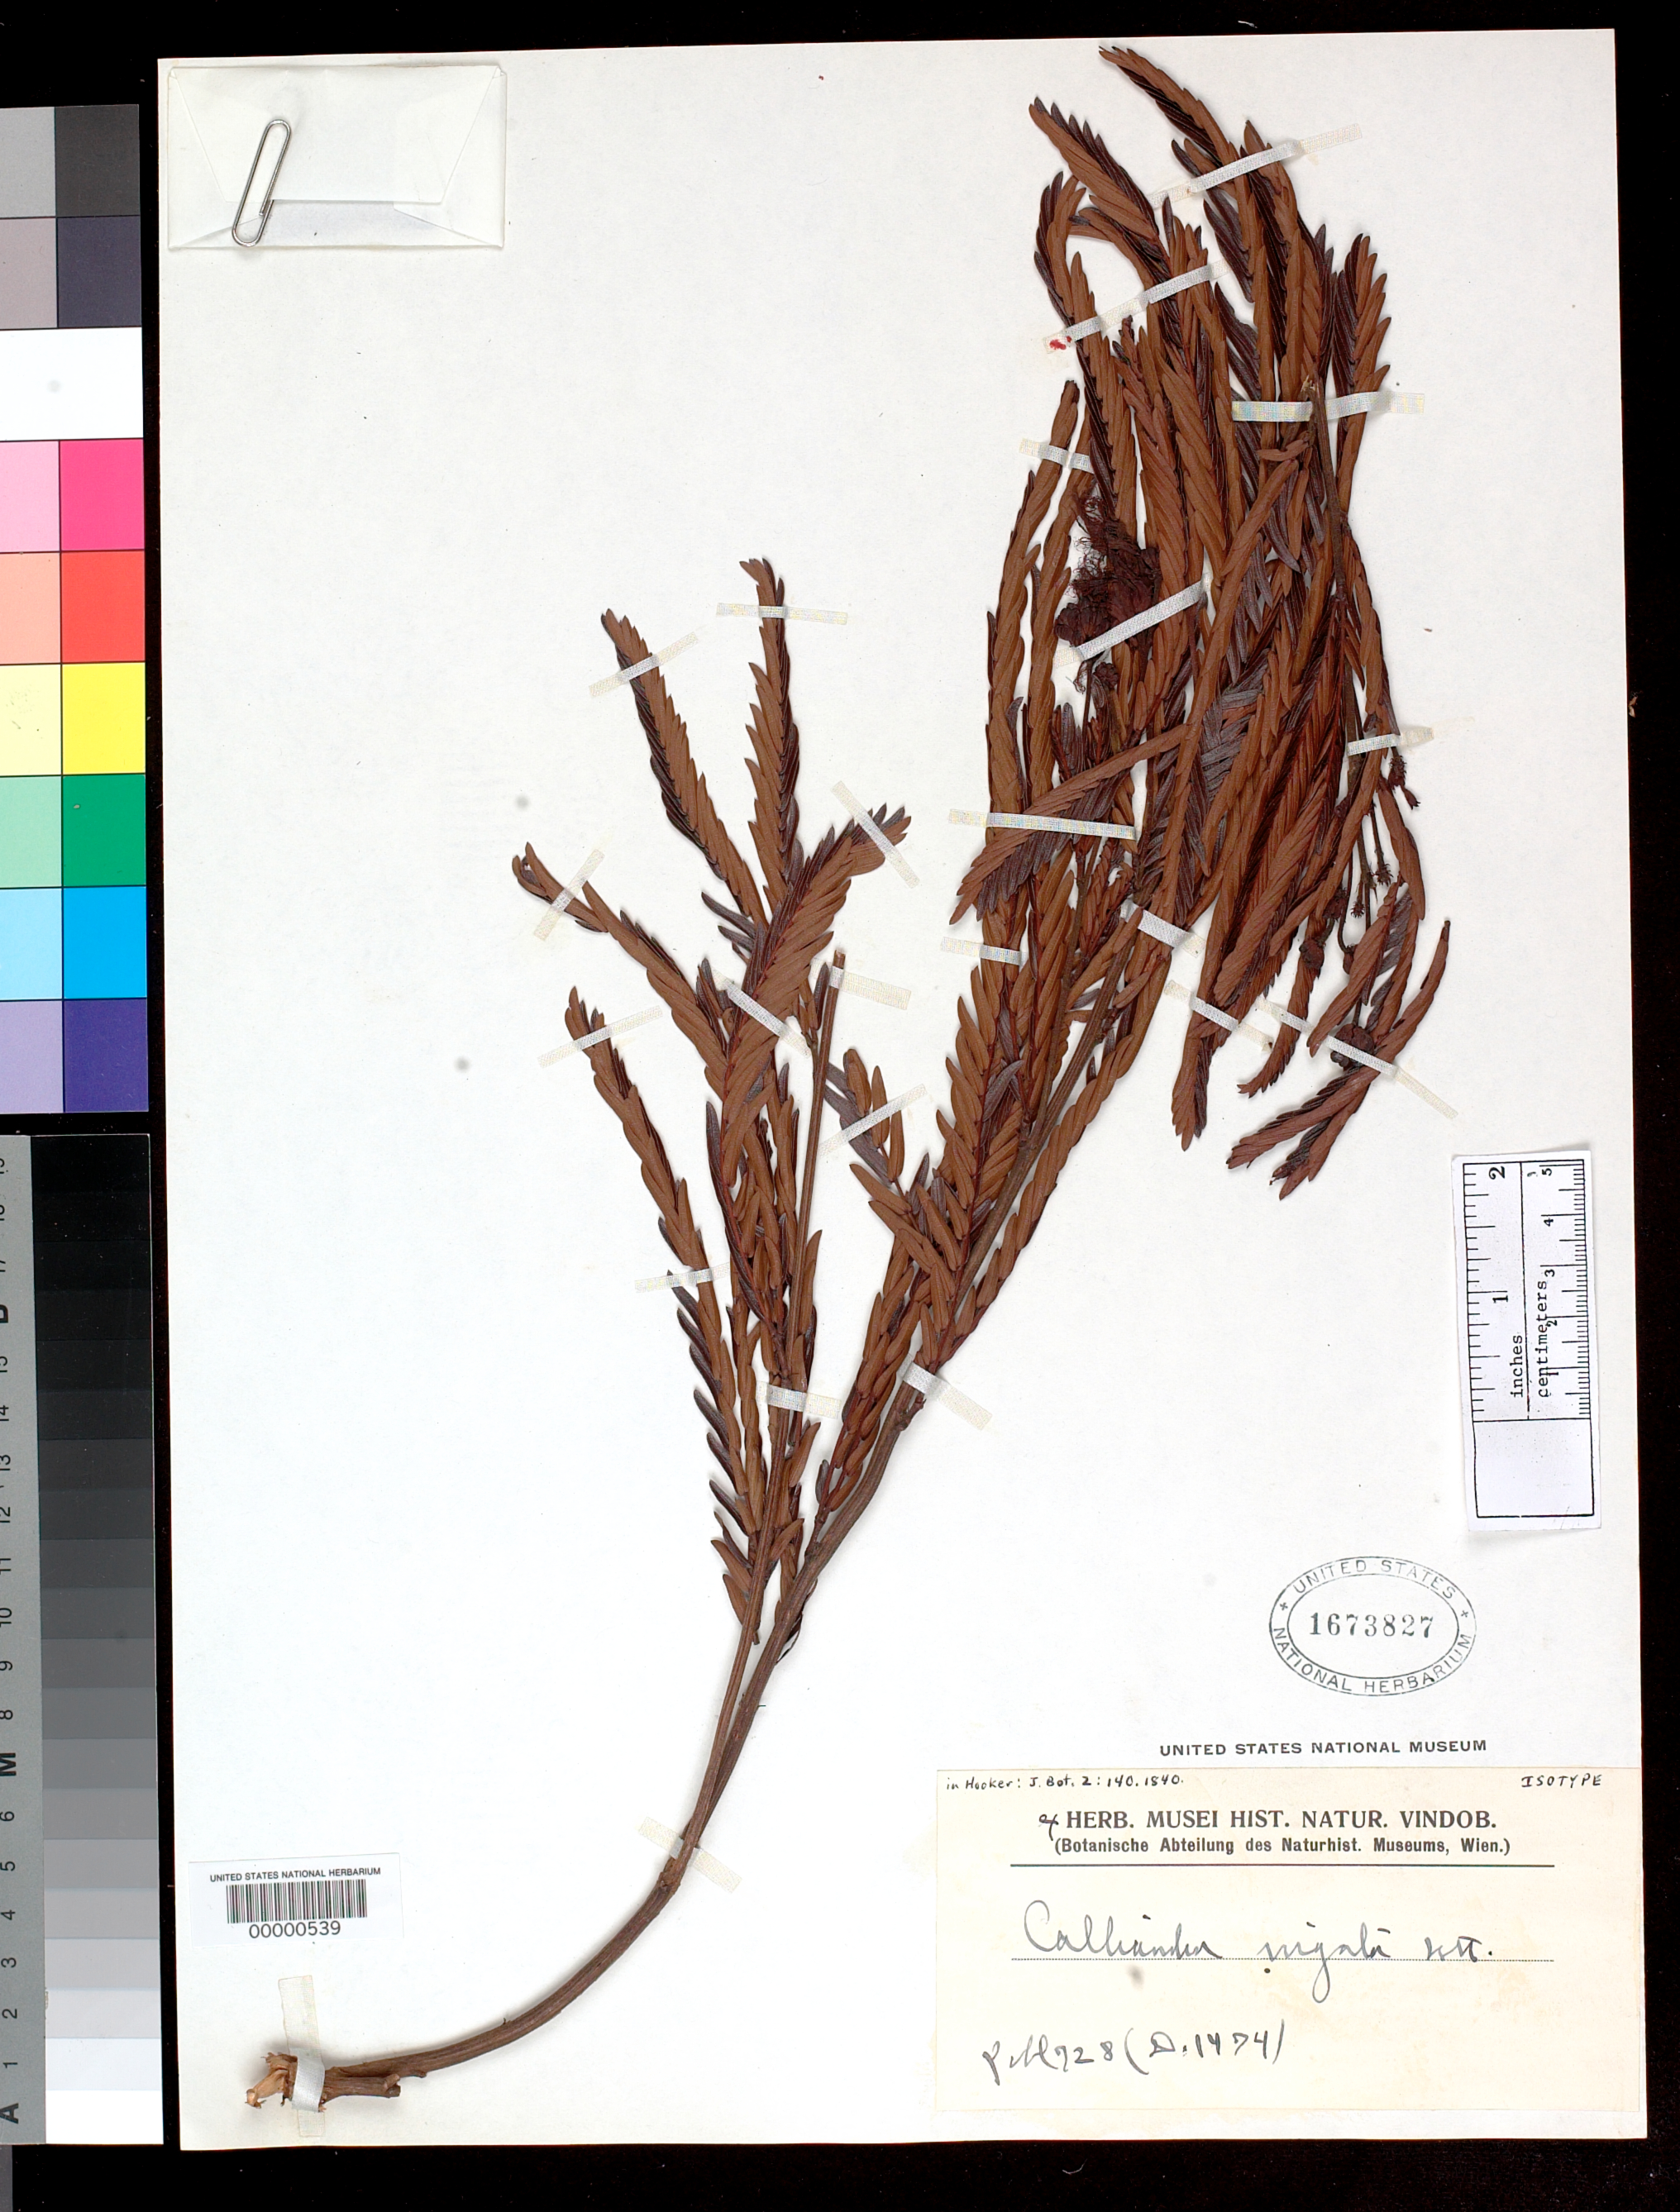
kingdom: Plantae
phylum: Tracheophyta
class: Magnoliopsida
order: Fabales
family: Fabaceae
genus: Calliandra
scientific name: Calliandra virgata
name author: Benth. in Hook.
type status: Isotype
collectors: J. B. E. Pohl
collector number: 728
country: Brazil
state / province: Minas Gerais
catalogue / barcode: US 1673827